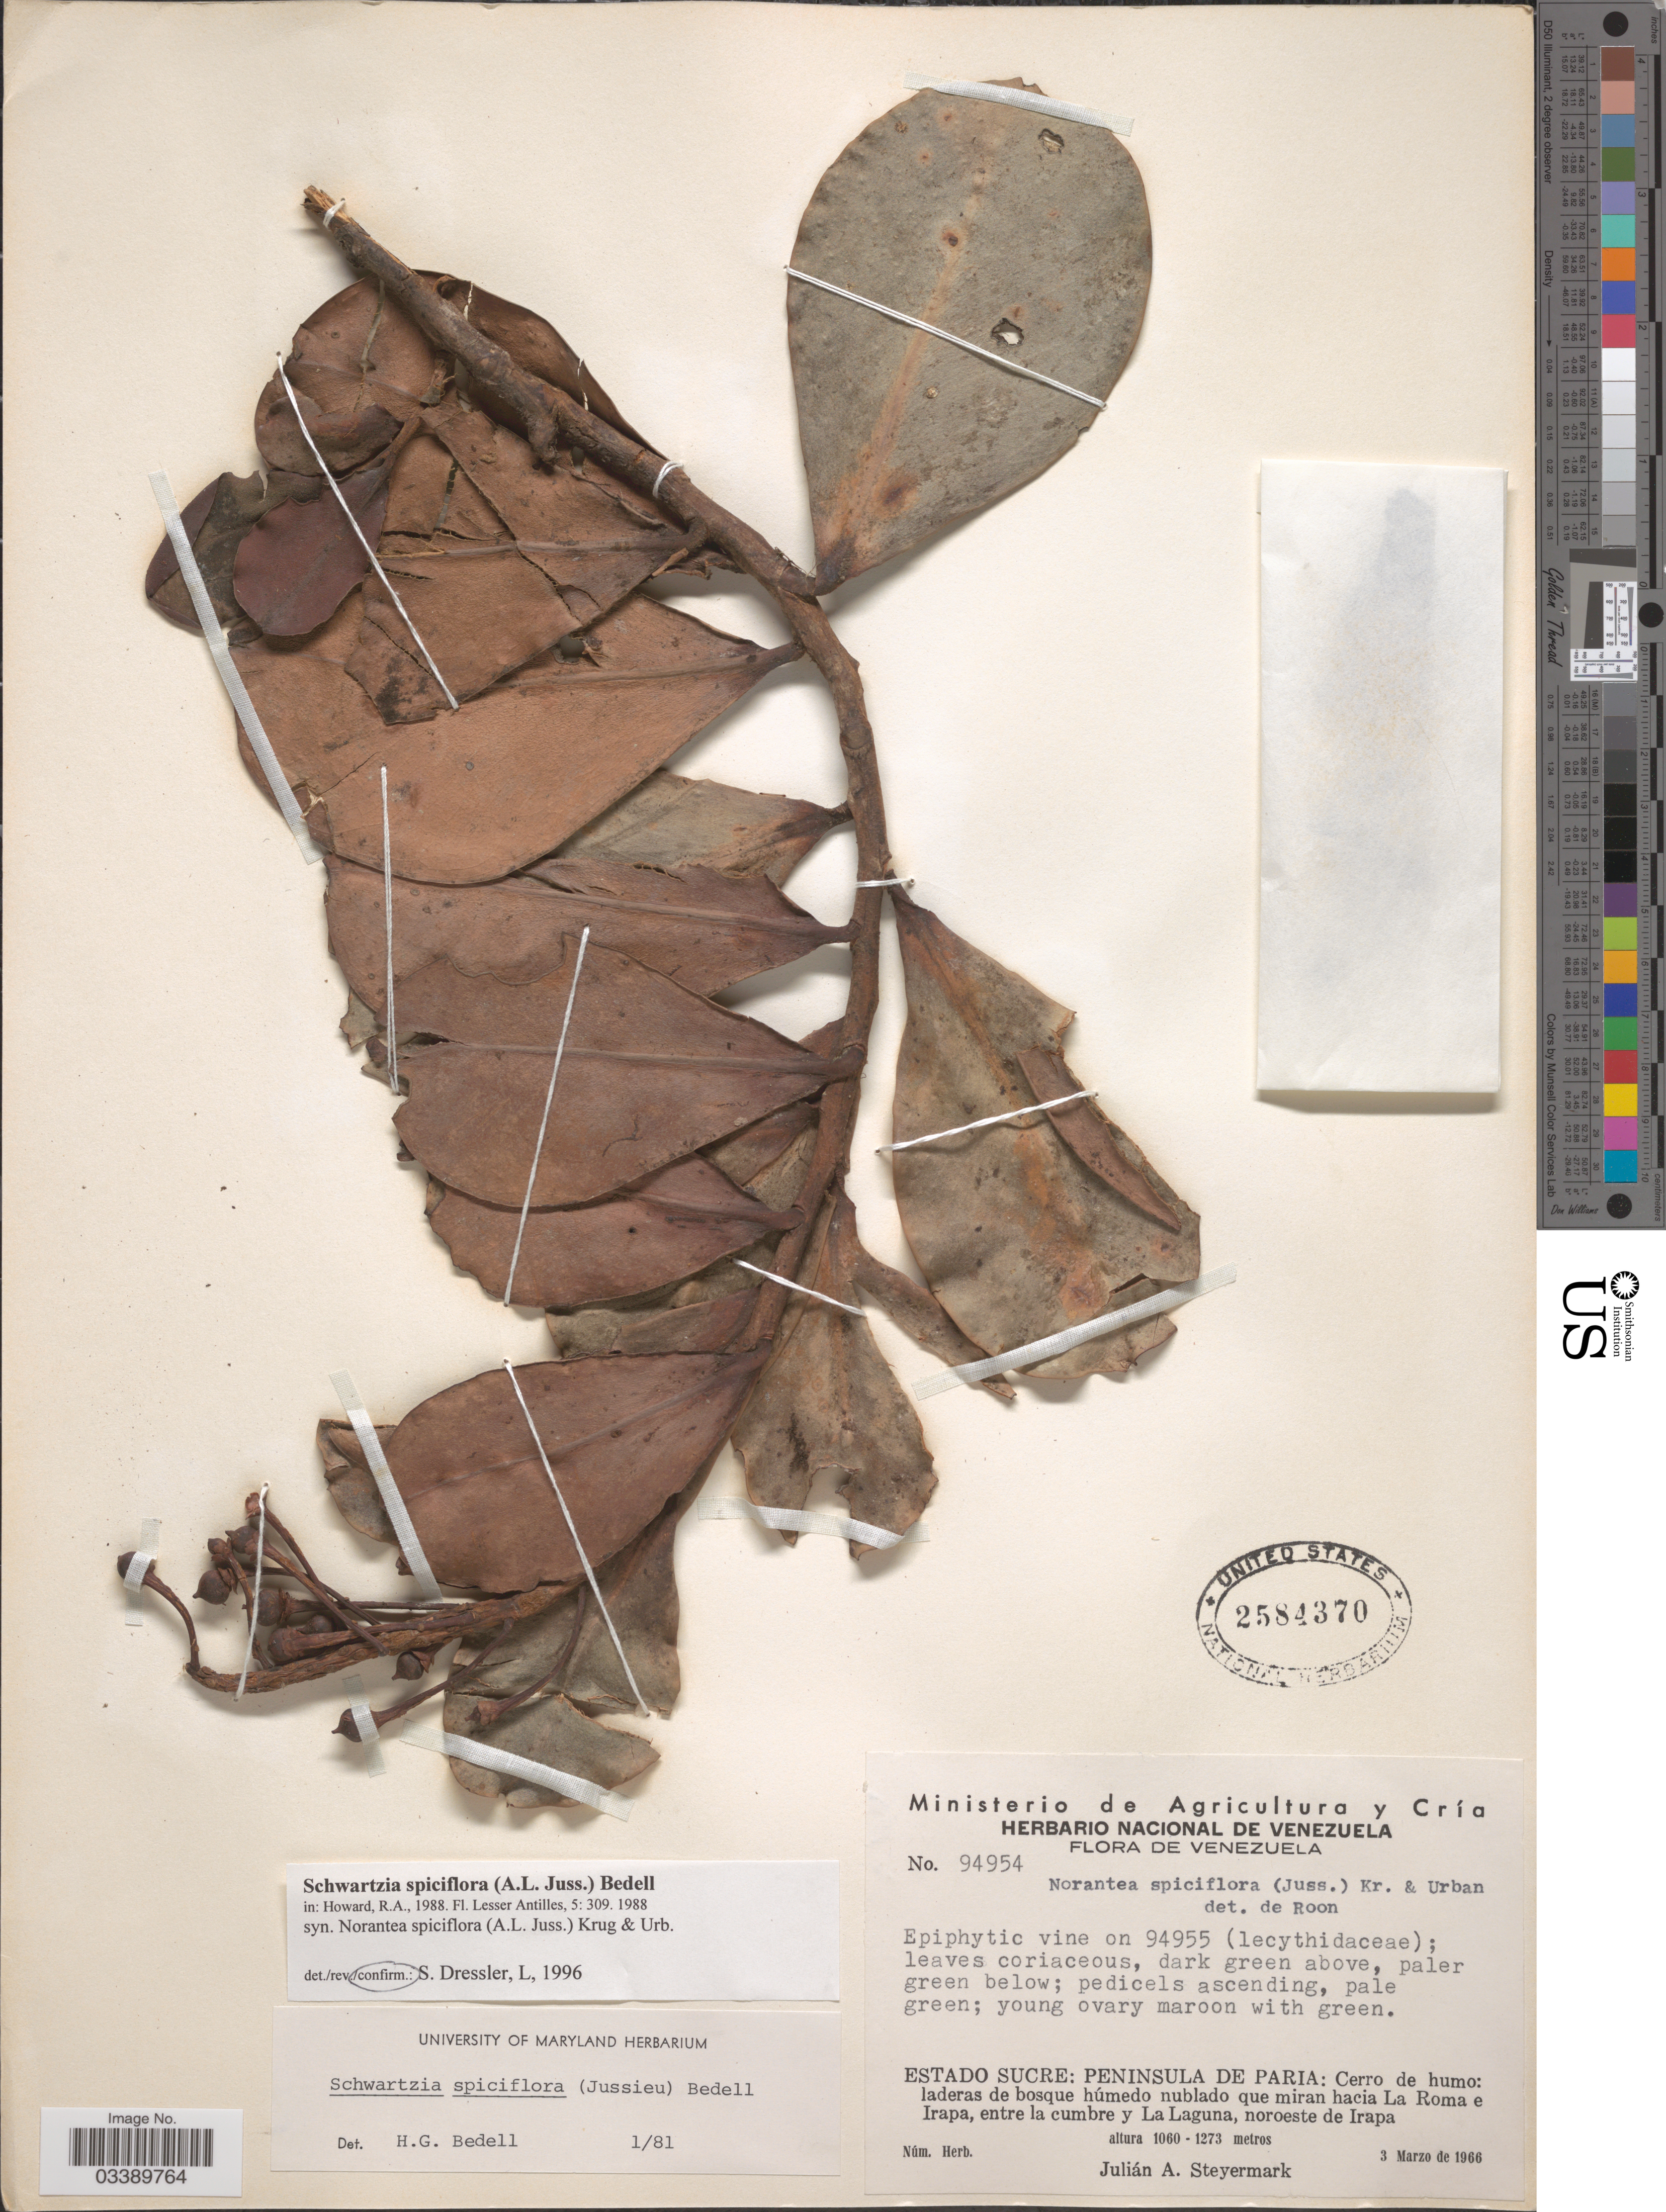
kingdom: Plantae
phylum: Tracheophyta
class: Magnoliopsida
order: Ericales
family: Marcgraviaceae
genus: Schwartzia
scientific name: Schwartzia spiciflora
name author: (Juss.) Bedell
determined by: Dressler, S., (FR), Forschungsinstitut Und Naturmuseum Senckenberg (GERMANY)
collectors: J. Steyermark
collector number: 94954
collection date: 1966-03-03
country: Venezuela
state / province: Sucre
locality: Peninsula de Paria: Cerro de humo: laderas de bosque húmedo nublado que miran hacia La Roma e Irapa, entre la cumbre y La Laguna, noroeste de Irapa.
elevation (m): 1060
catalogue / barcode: US 2584370